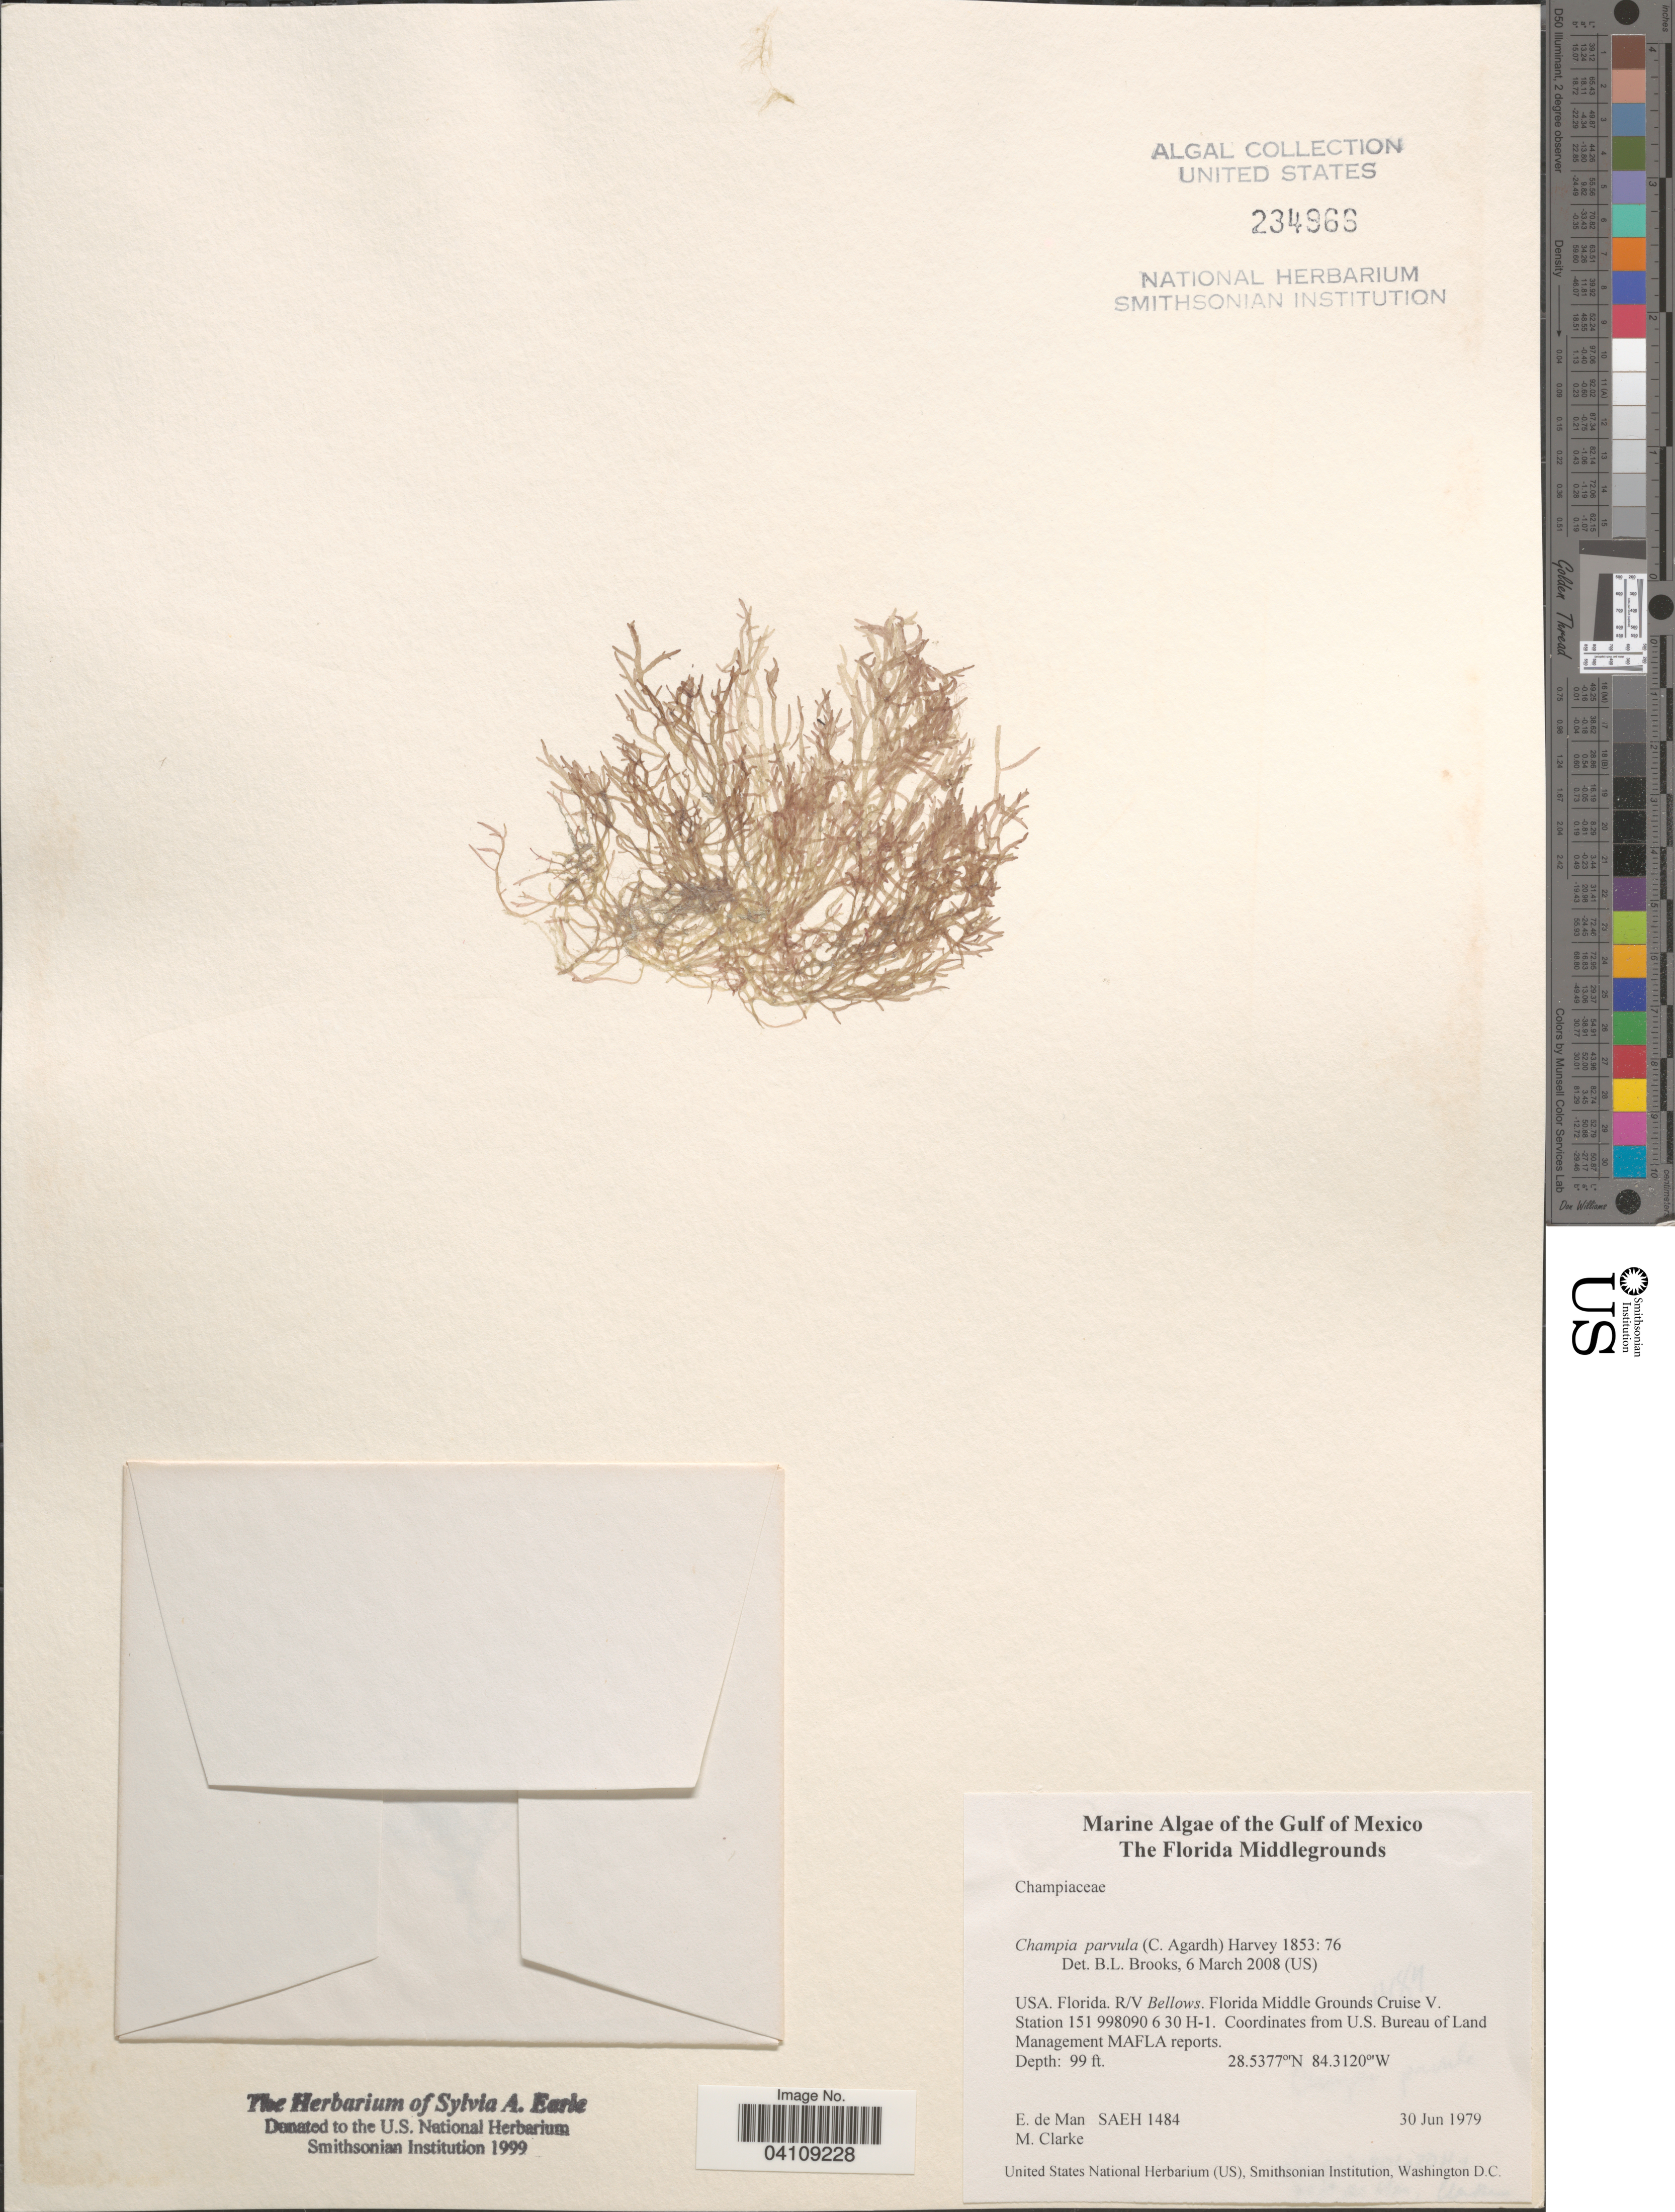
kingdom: Plantae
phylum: Rhodophyta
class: Florideophyceae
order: Rhodymeniales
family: Champiaceae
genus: Champia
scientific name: Champia parvula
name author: (C. Agardh) Harv.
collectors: E. de Man & M. Clarke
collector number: SAEH 1484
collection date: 1979-06-30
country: United States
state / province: Florida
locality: Gulf of Mexico. The Florida Middlegrounds. Florida. R/V Bellows. Florida Middle Grounds Cruise V. Station 151 998090 6 30 H-1.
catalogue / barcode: US 234966